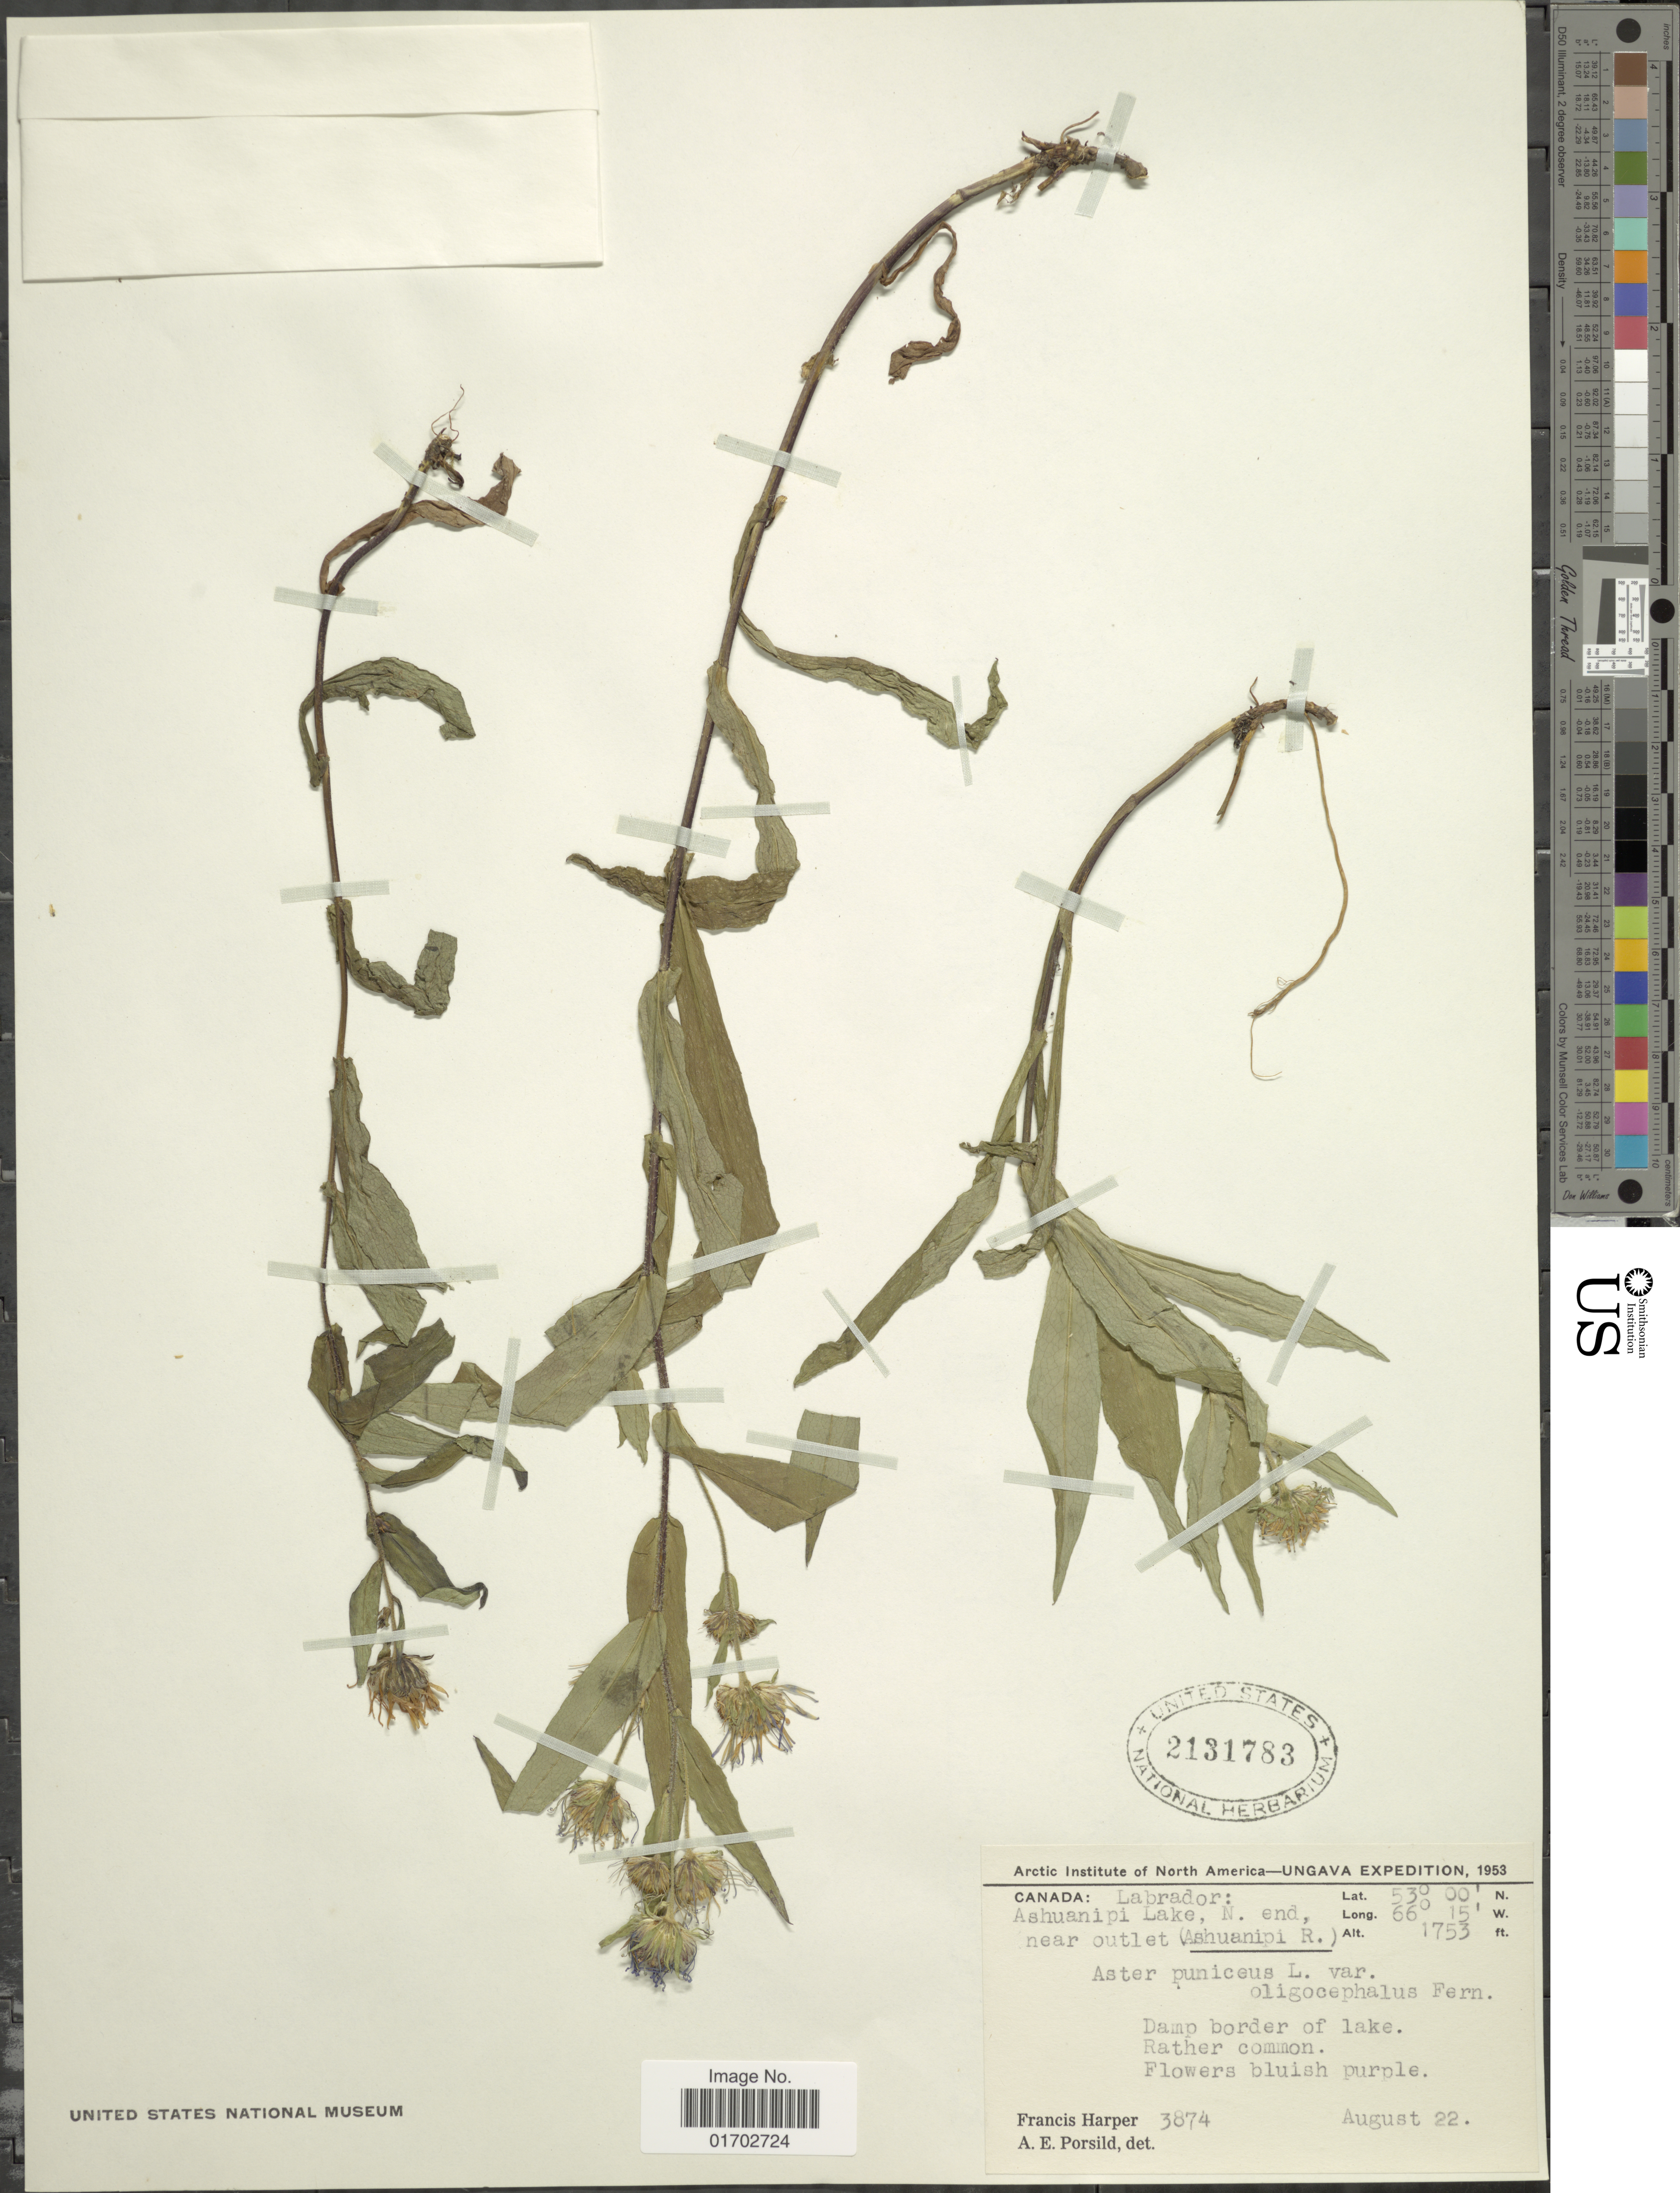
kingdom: Plantae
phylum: Tracheophyta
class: Magnoliopsida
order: Asterales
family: Asteraceae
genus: Symphyotrichum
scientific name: Symphyotrichum puniceum var. puniceum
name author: (L.) Á. Löve & D. Löve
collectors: F. Harper & A. E. Porsild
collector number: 3874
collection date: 1953-08-22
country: Canada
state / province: Newfoundland and Labrador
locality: Labrador: Ashuanipi Lake, N. end near outlet (Ashuanipi R.) Damp border of lake. Rather common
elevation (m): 534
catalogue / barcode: US 2131783